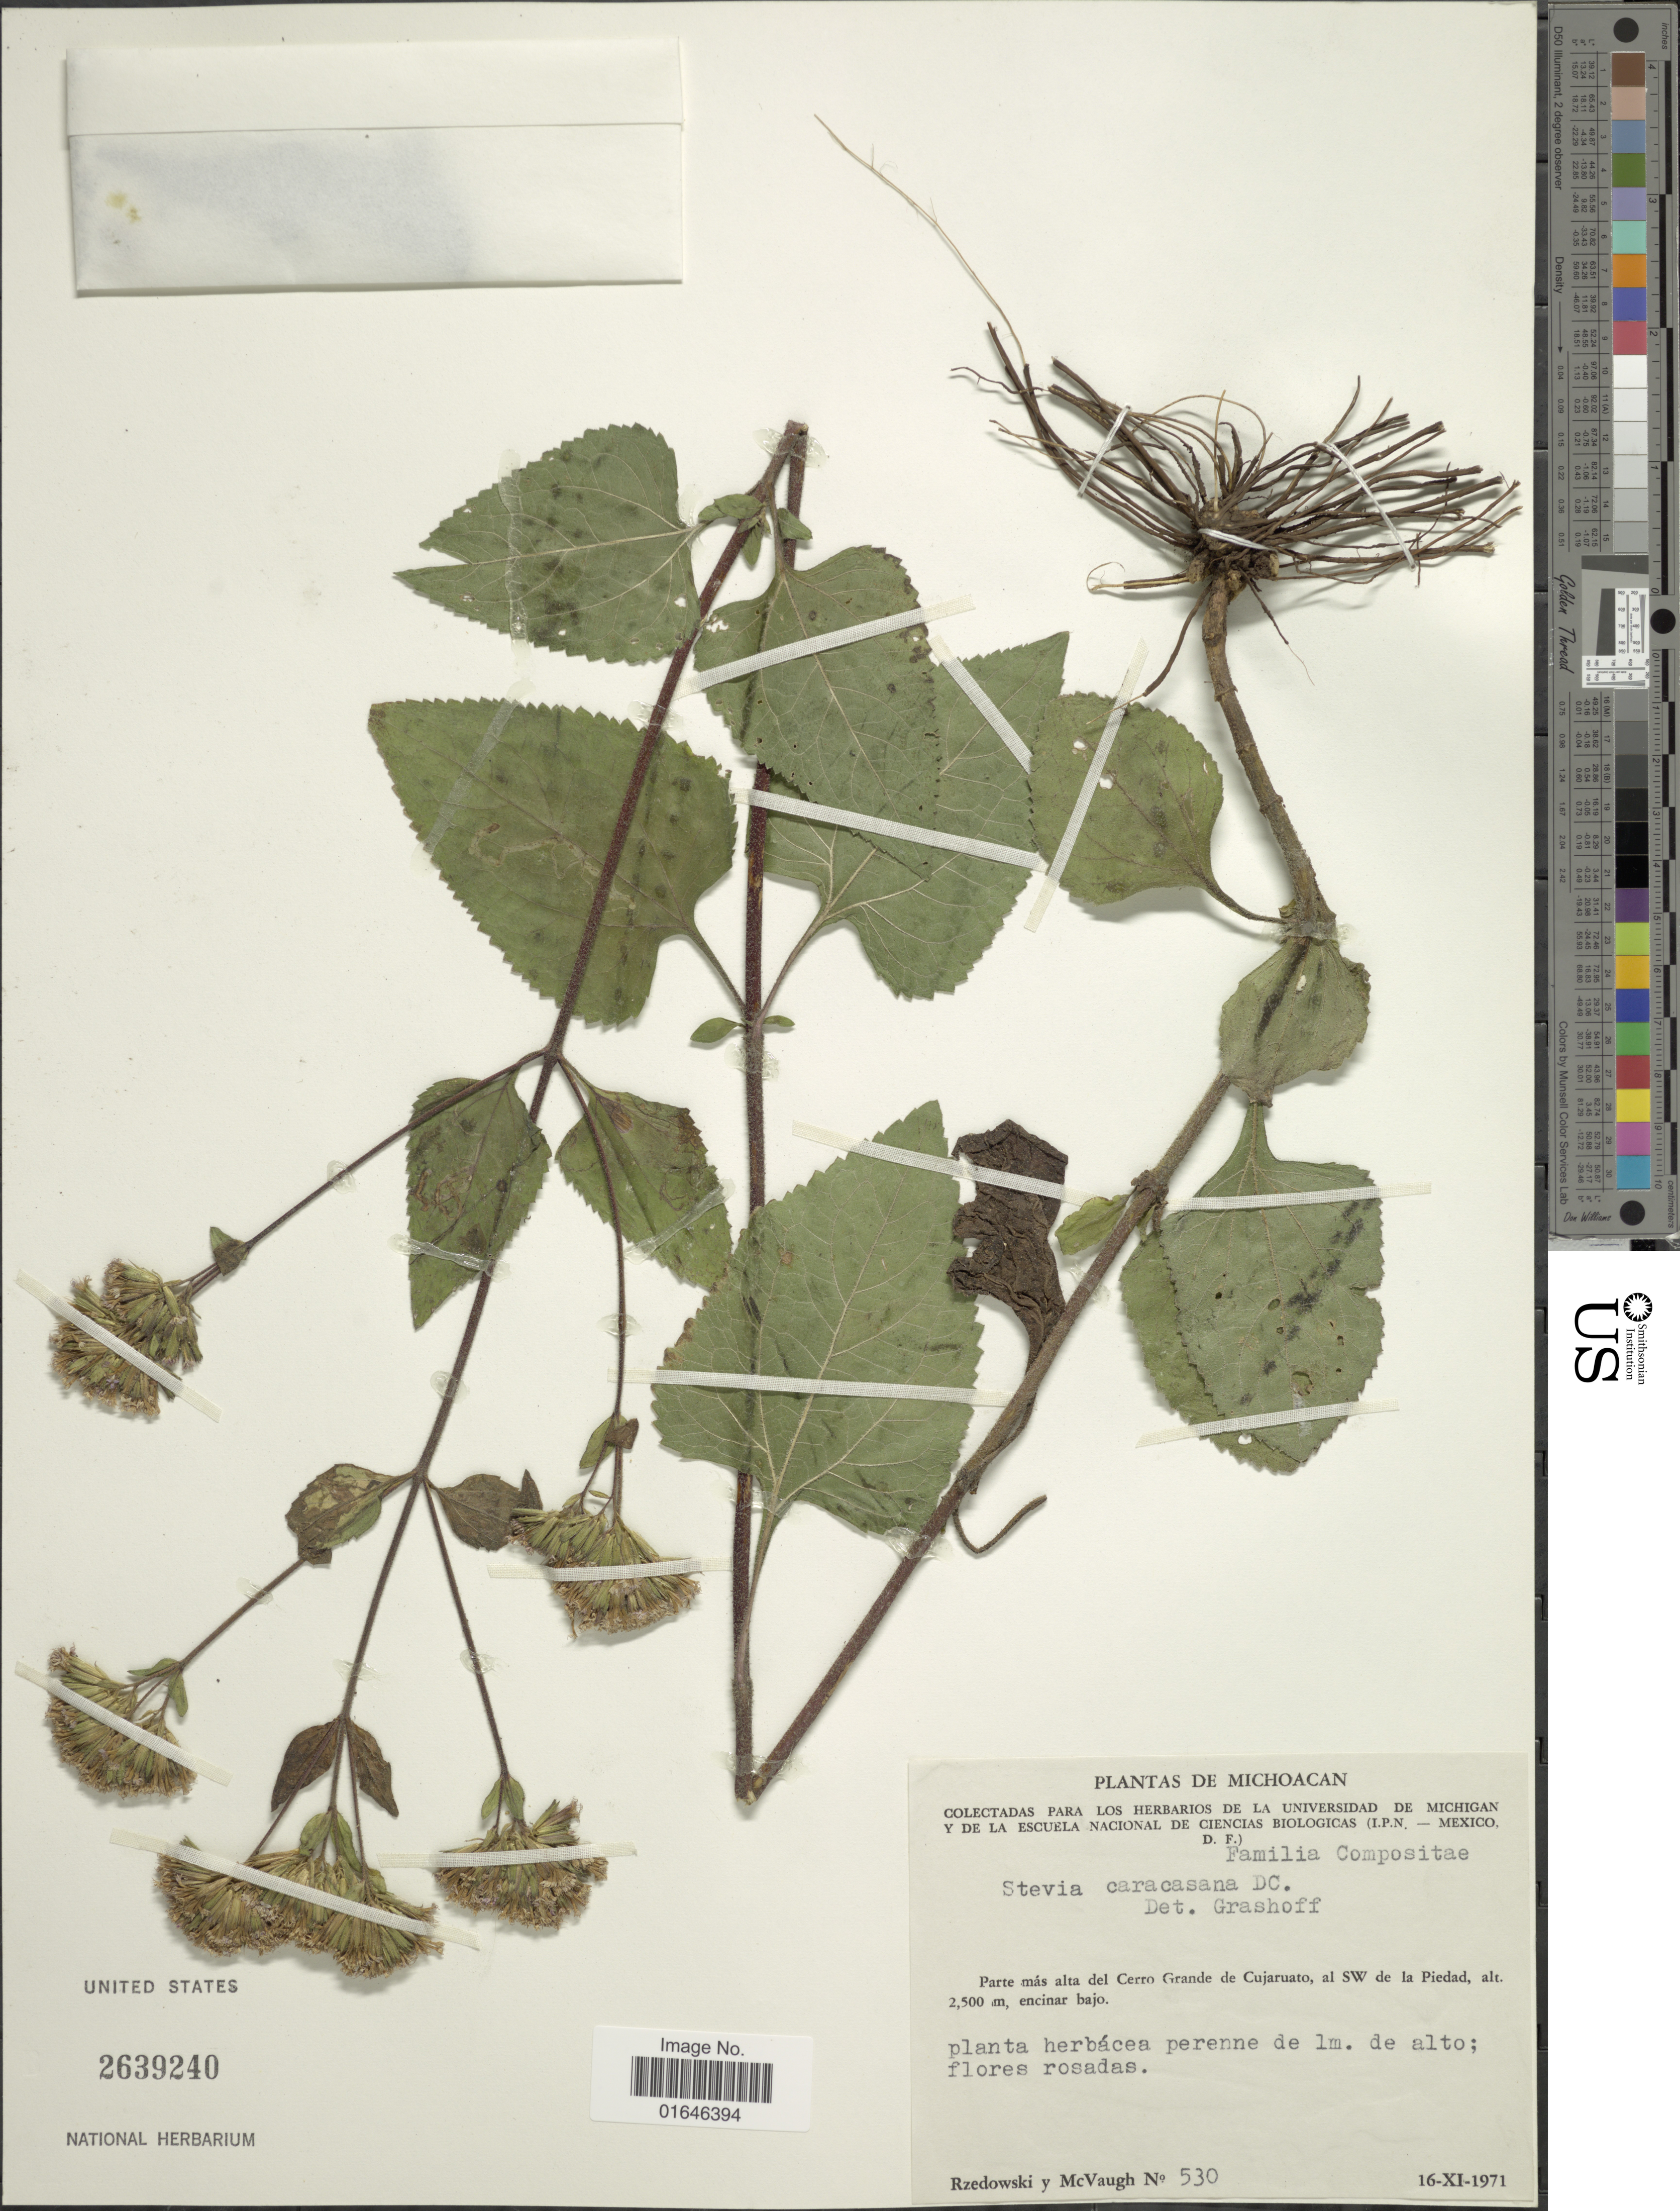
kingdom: Plantae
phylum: Tracheophyta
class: Magnoliopsida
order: Asterales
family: Asteraceae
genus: Stevia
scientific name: Stevia caracasana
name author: DC.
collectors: Rzedowski, -- & McVaugh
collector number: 530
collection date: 1971-11-16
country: Mexico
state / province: Michoacán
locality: Patre más alta del Cerro Grande de Cujaruato, al SW de la Piedad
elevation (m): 2500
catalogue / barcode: US 2639240